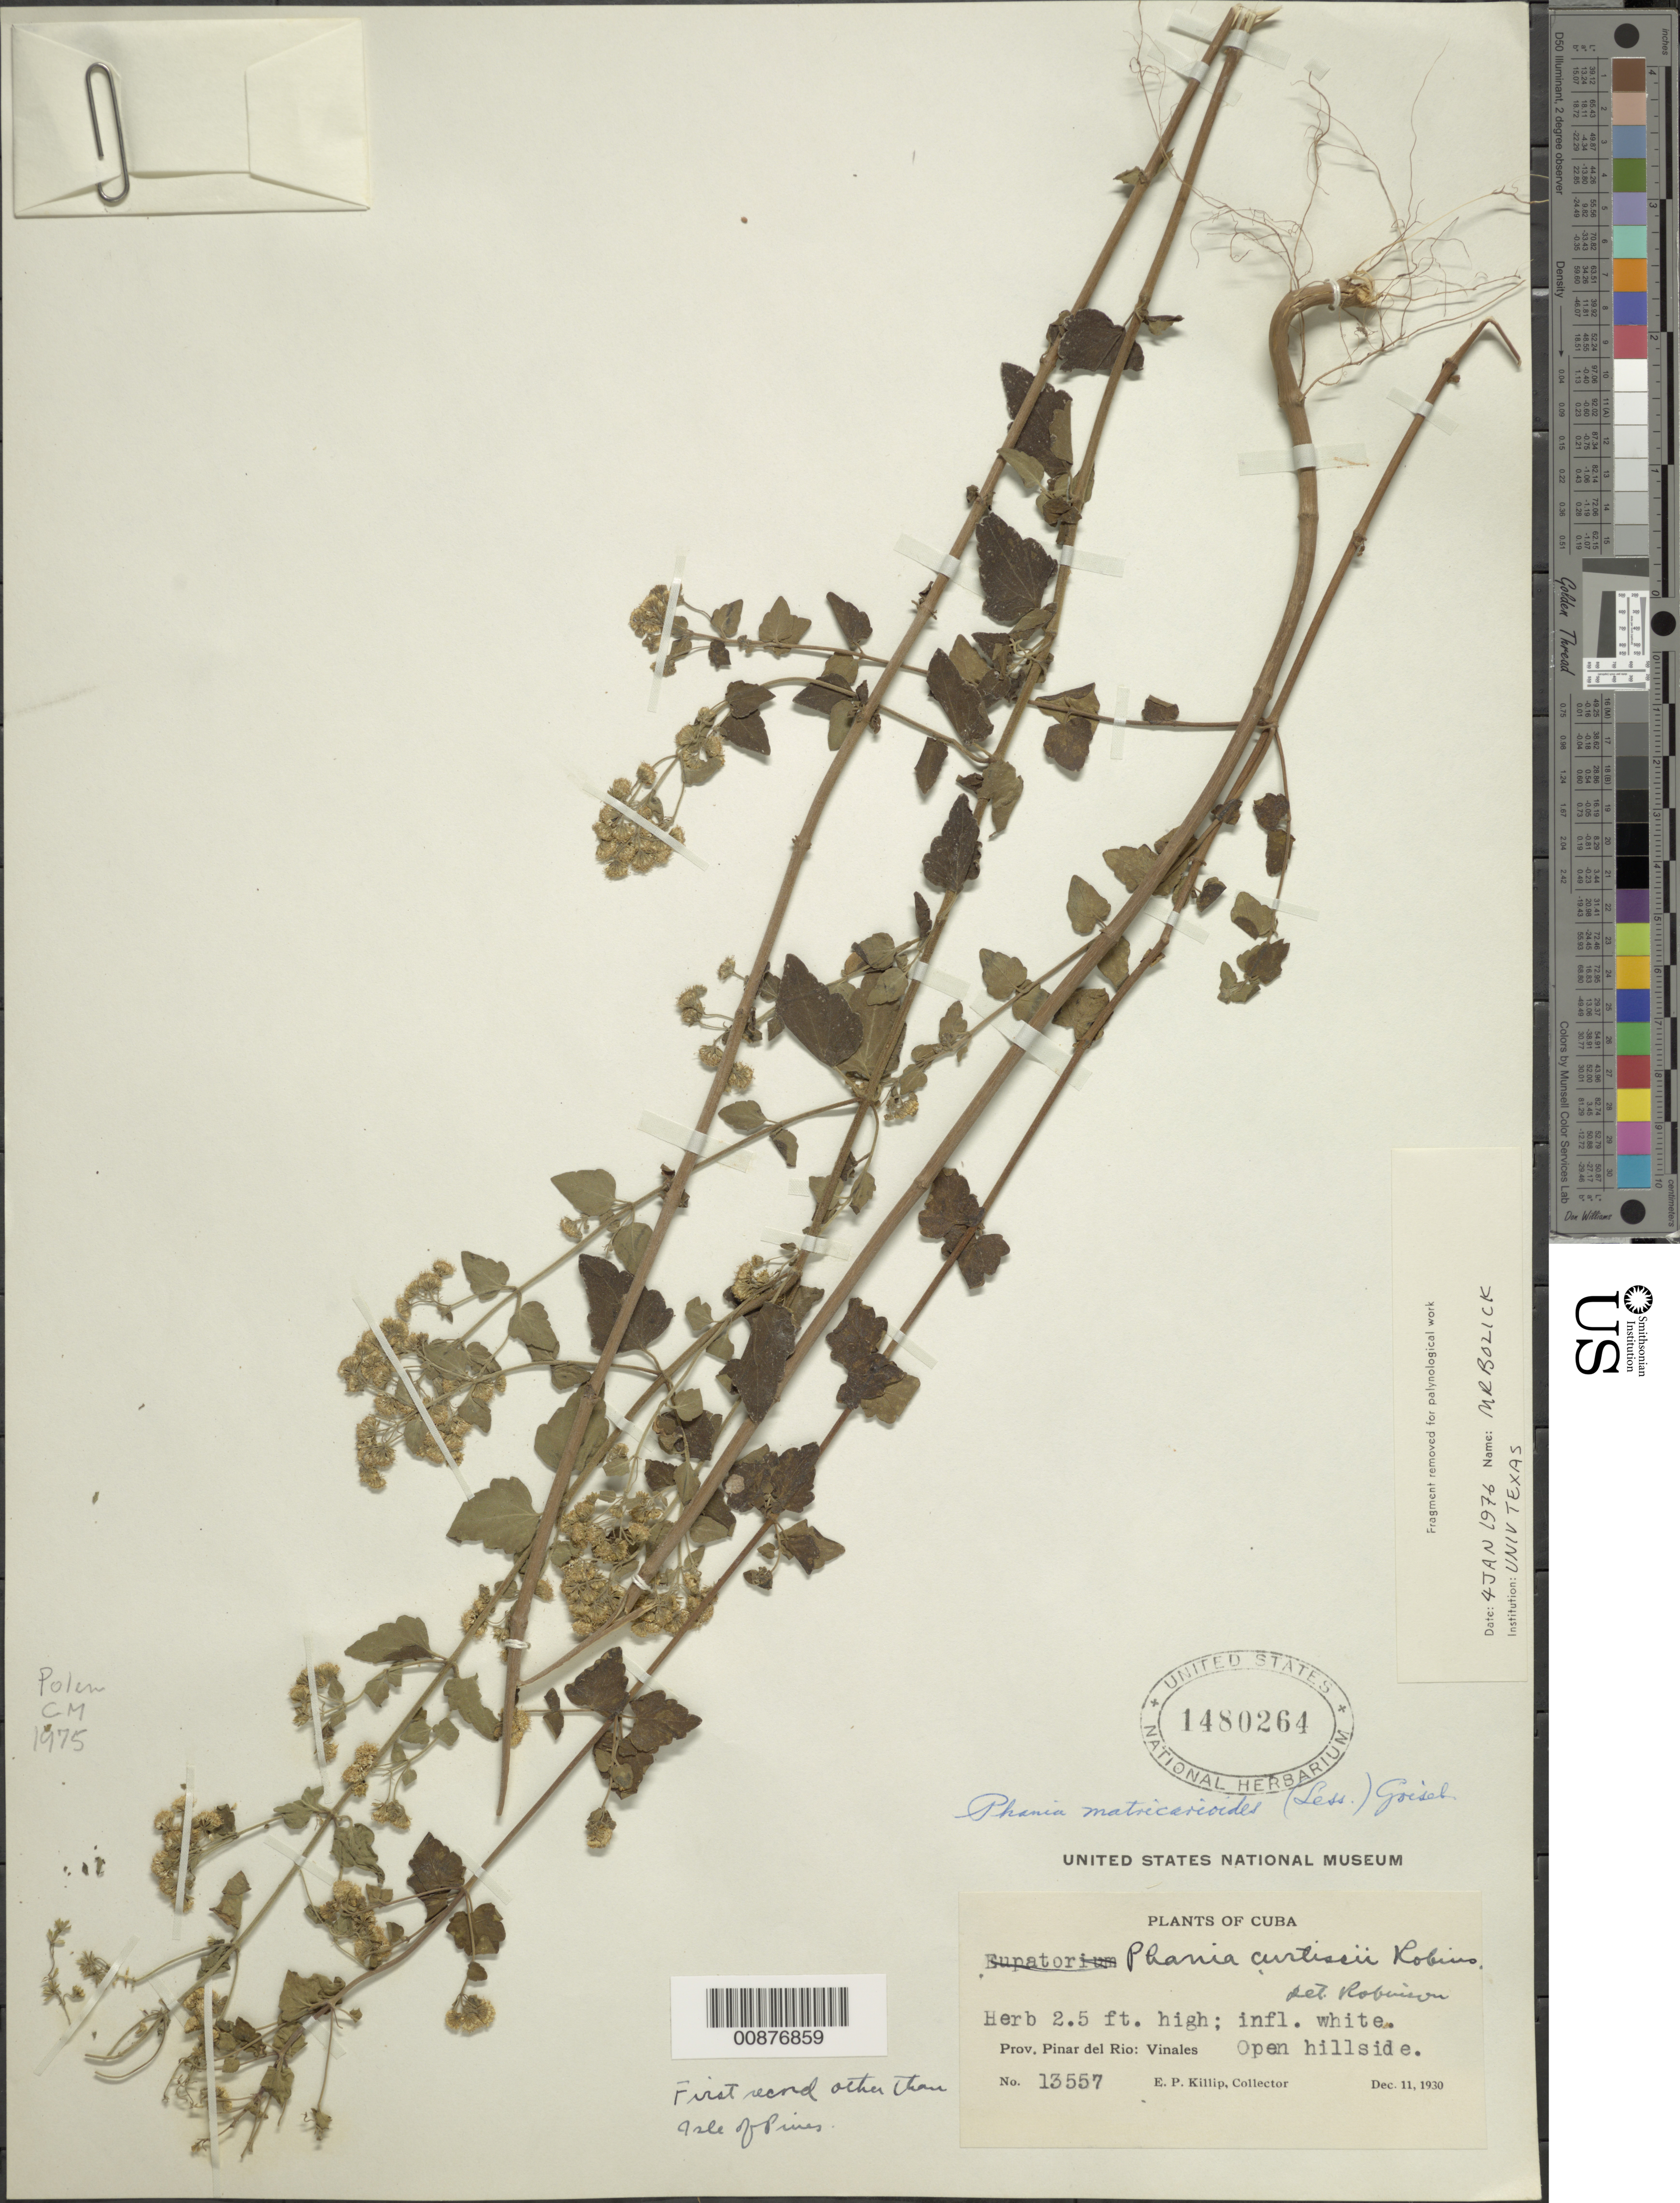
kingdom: Plantae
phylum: Tracheophyta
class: Magnoliopsida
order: Asterales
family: Asteraceae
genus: Phania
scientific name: Phania matricarioides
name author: (Spreng.) Griseb.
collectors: E. P. Killip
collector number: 1480264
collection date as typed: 11 Dec 1930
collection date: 1930-12-11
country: Cuba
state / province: Pinar del Río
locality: Vinales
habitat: Open hillside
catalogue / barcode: US 1480264